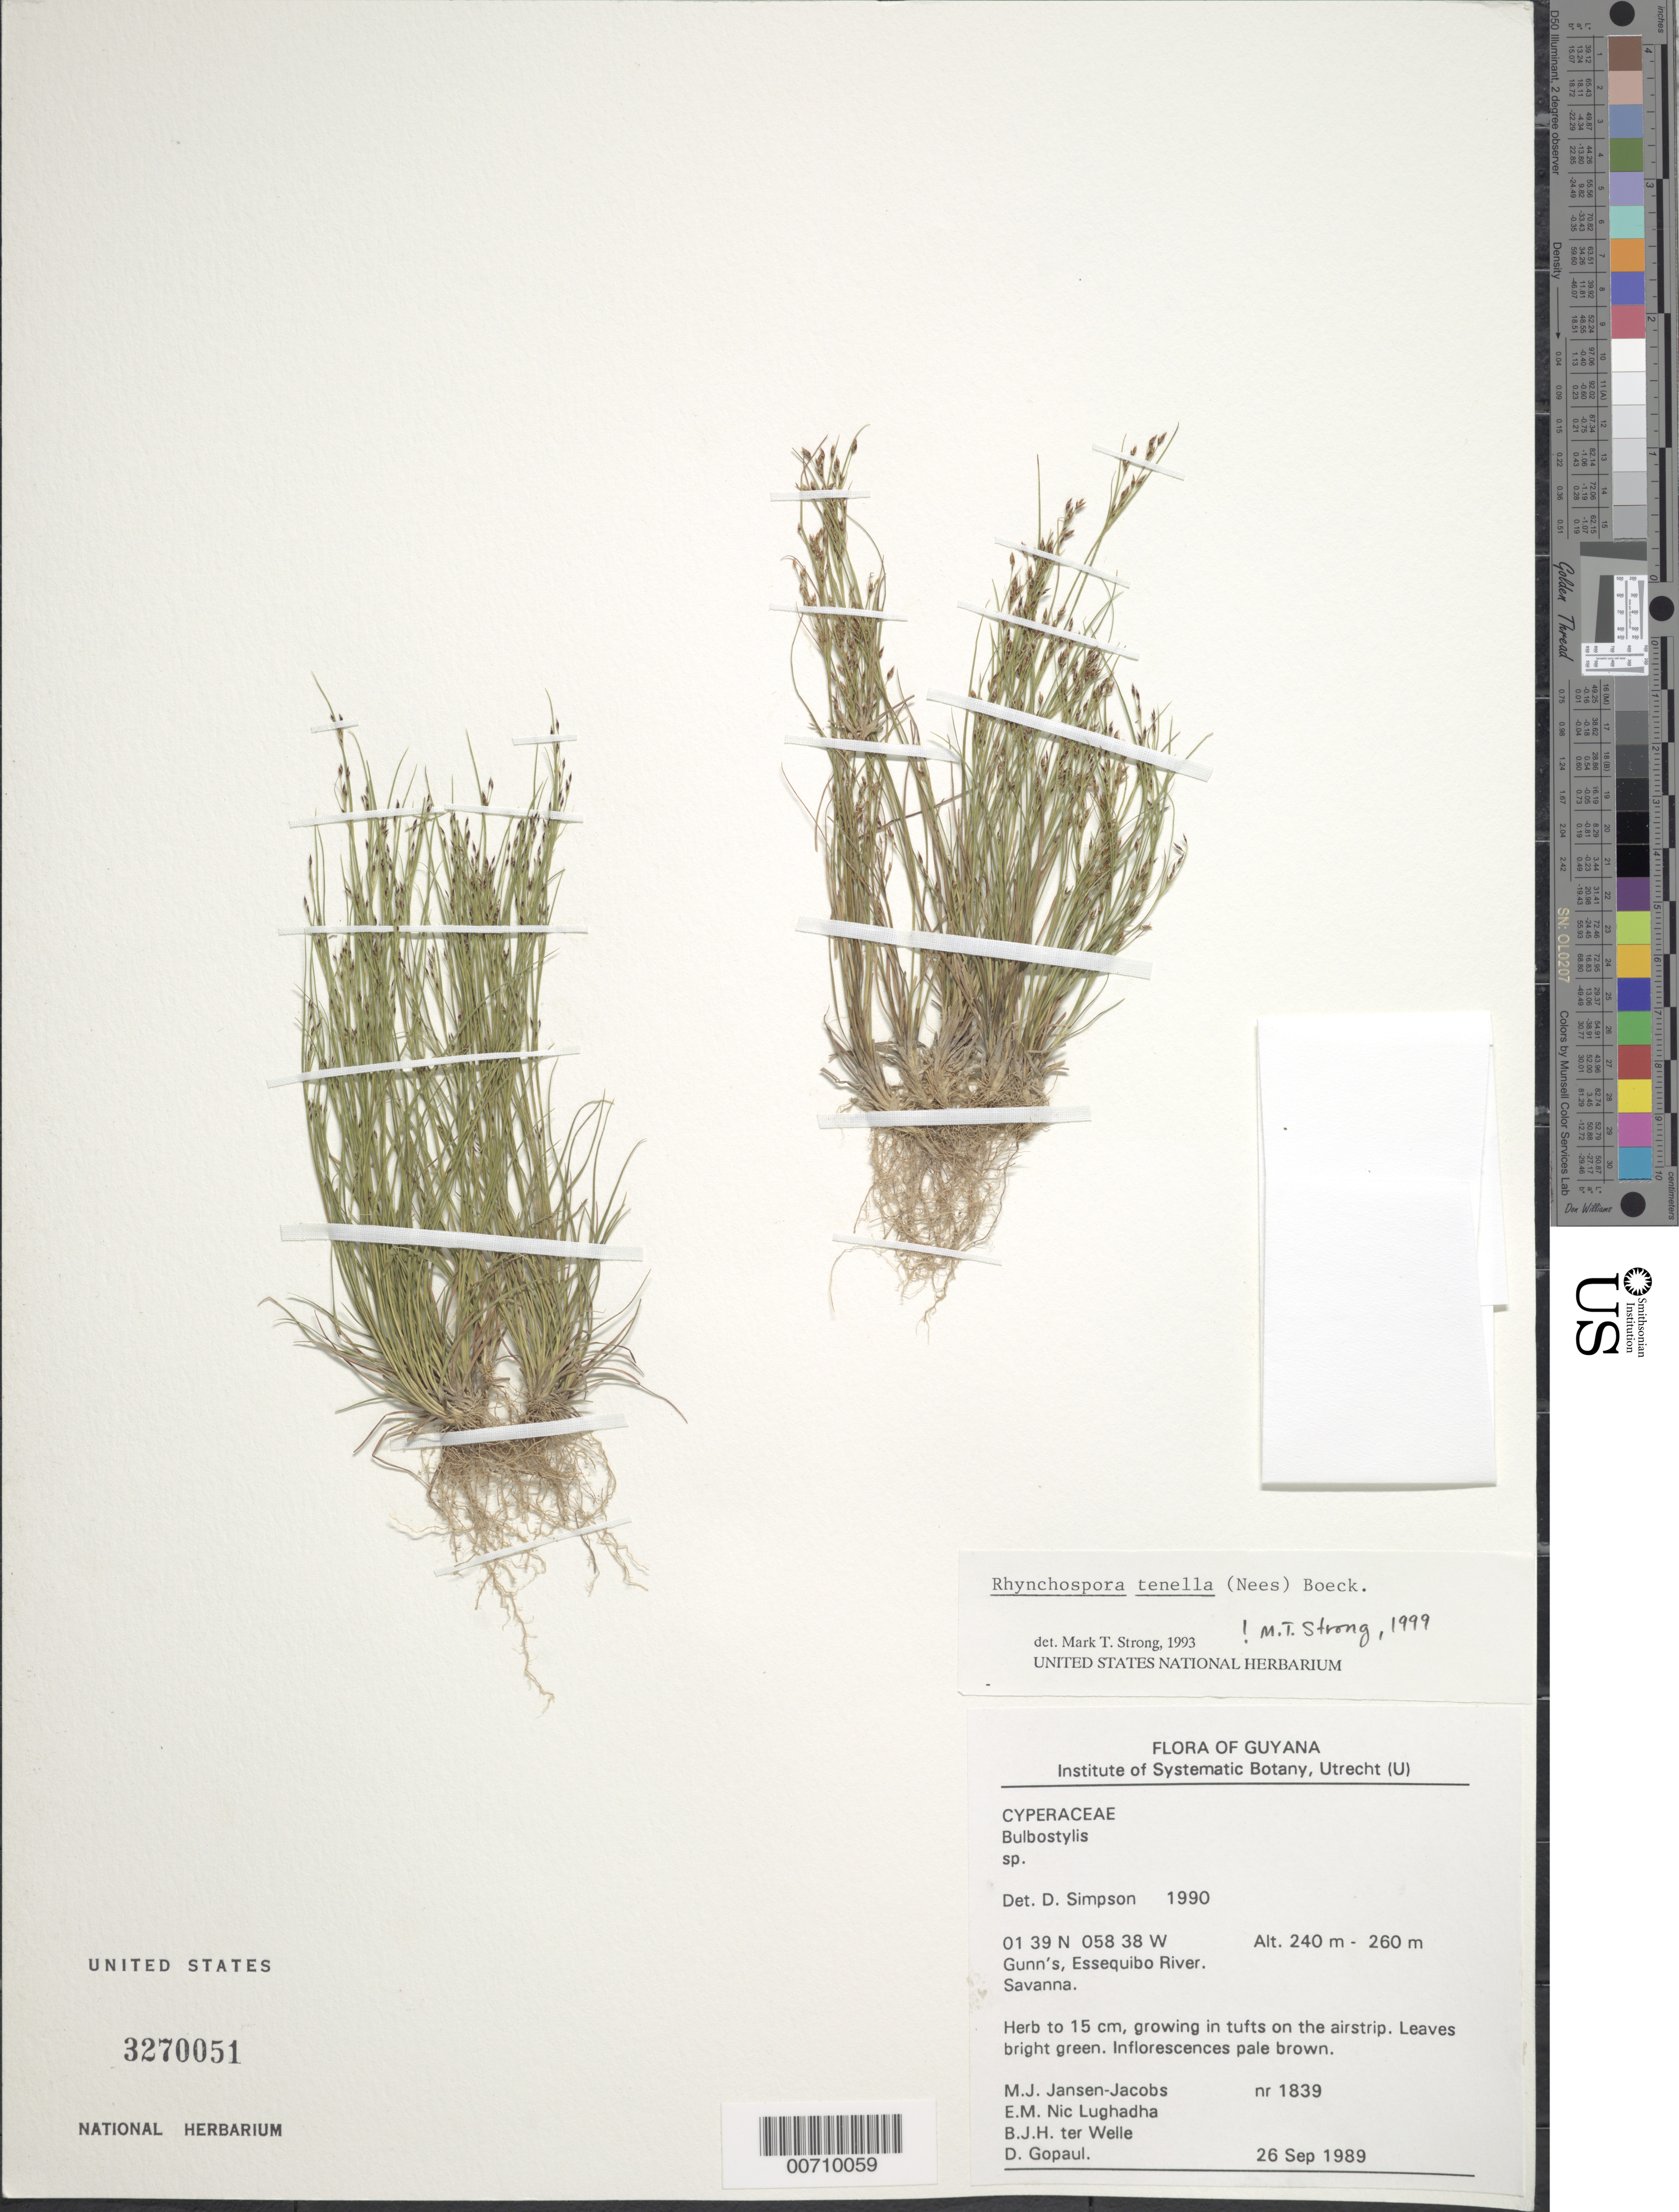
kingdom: Plantae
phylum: Tracheophyta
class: Liliopsida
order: Poales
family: Cyperaceae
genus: Rhynchospora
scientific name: Rhynchospora tenella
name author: (Nees) Boeckeler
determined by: Strong, M. T., (US), Smithsonian Institution - National Museum of Natural History (UNITED STATES)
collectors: M. J. Jansen-Jacobs, E. Nic Lughadha, B. Welle & D. Gopaul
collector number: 1839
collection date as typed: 26-Sep-89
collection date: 1989-09-26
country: Guyana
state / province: U. Takutu-U. Essequibo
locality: Gunn's, Essequibo River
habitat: Savanna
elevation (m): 240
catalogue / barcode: US 3270051